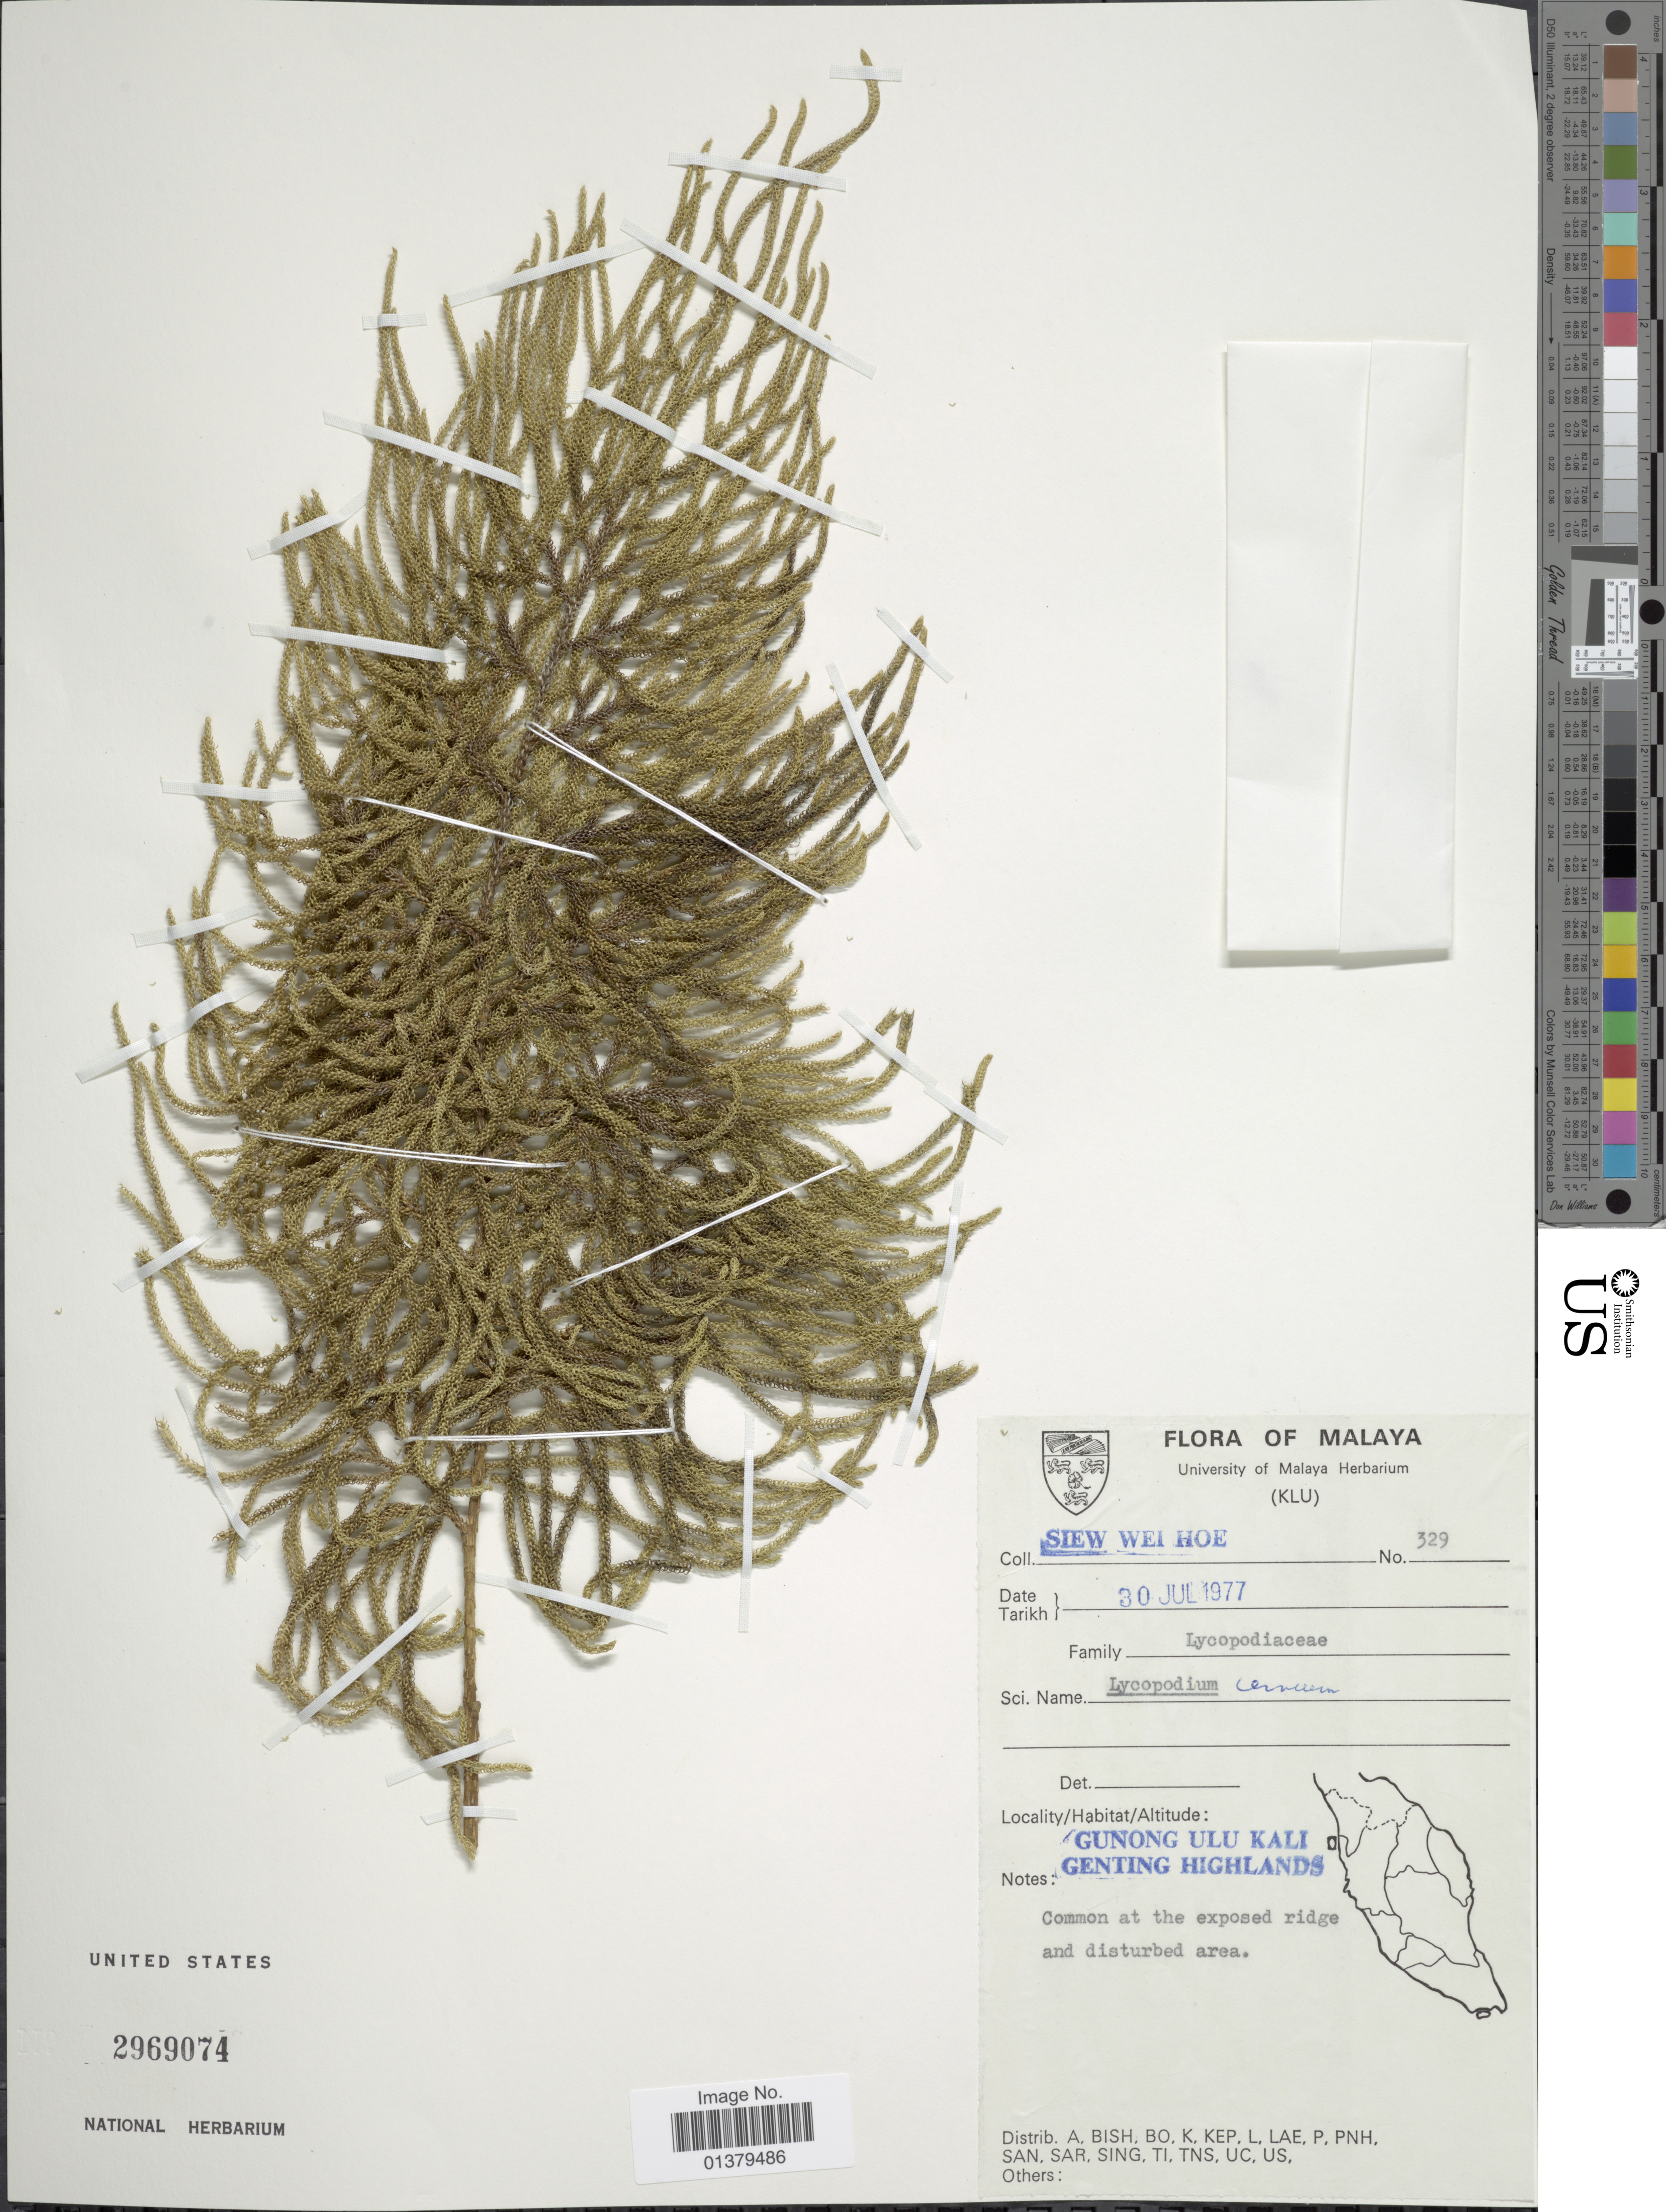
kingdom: Plantae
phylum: Tracheophyta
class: Lycopodiopsida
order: Lycopodiales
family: Lycopodiaceae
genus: Palhinhaea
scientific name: Palhinhaea cernua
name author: (L.) Vasc. & Franco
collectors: S. Hoe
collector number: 329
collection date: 1977-07-30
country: Malaysia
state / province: Pahang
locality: Malaya, Gunong Ulu Kali Genting Highlands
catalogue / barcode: US 2969074